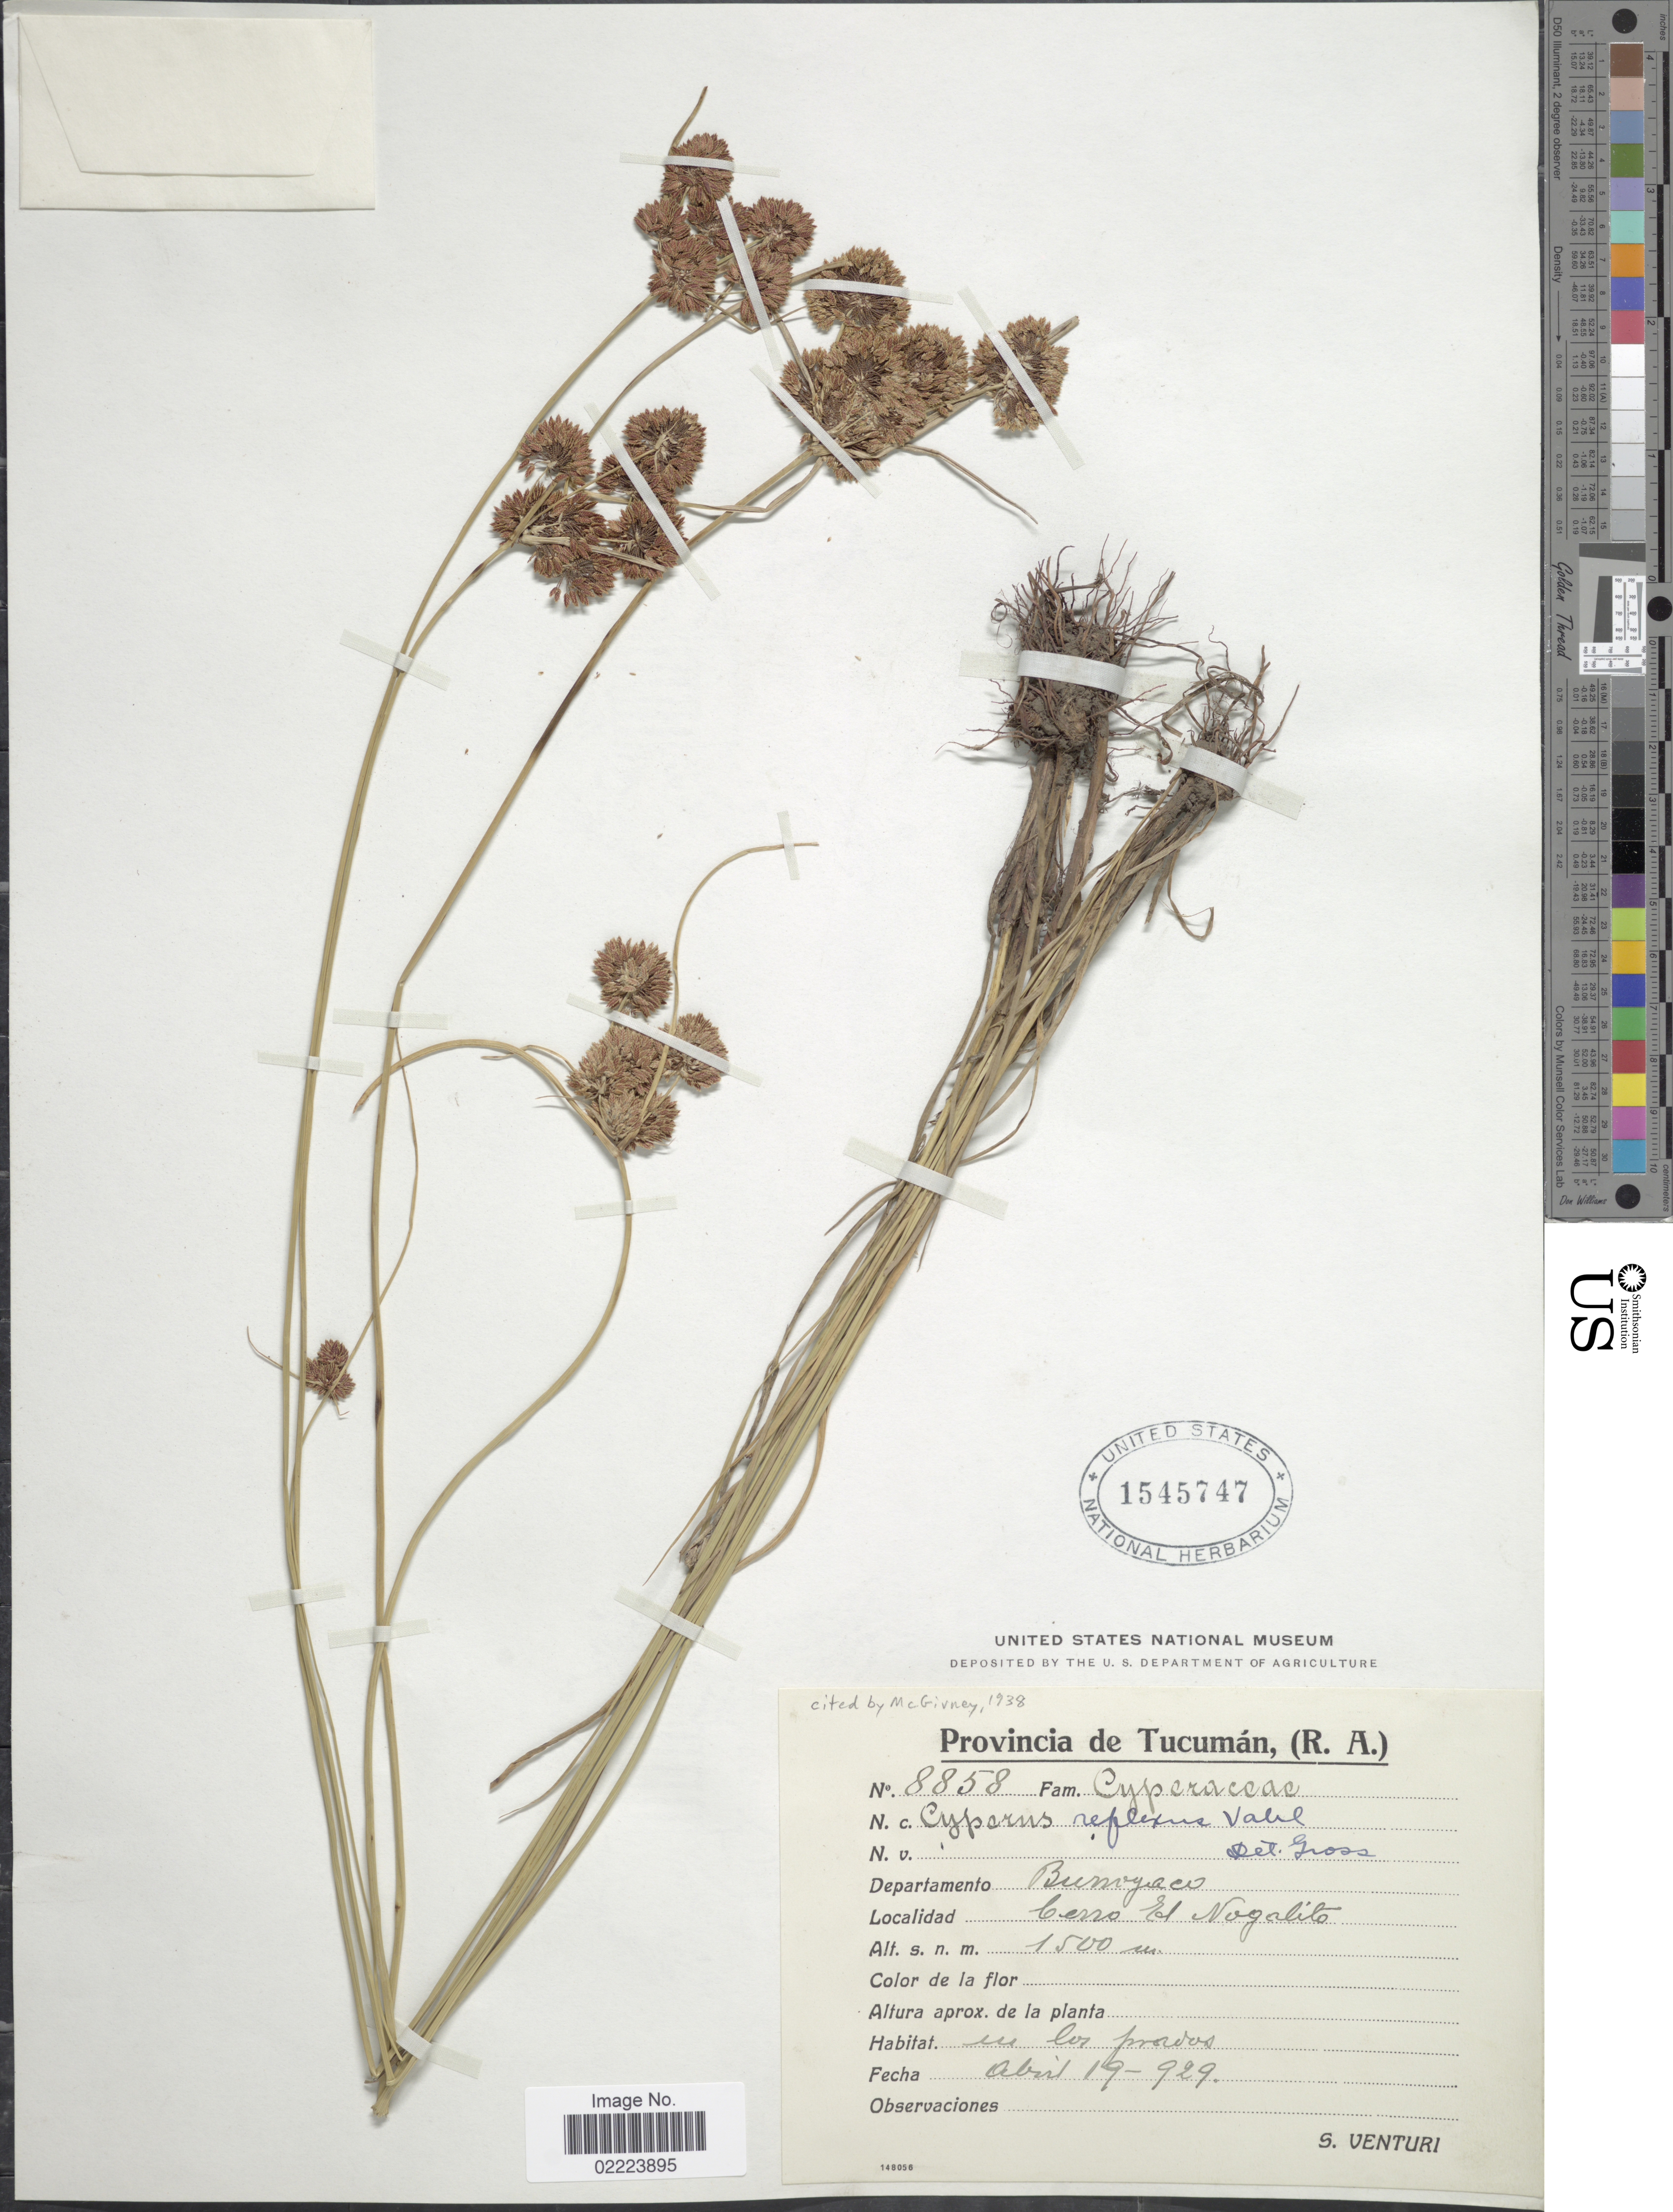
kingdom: Plantae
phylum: Tracheophyta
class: Liliopsida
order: Poales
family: Cyperaceae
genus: Cyperus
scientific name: Cyperus reflexus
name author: Vahl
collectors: S. Venturi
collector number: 8858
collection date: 1929-04-19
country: Argentina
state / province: Tucuman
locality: (R.A.) Departamento Burruyaco, Cerro El Nogalito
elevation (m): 1500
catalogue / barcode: US 1545747